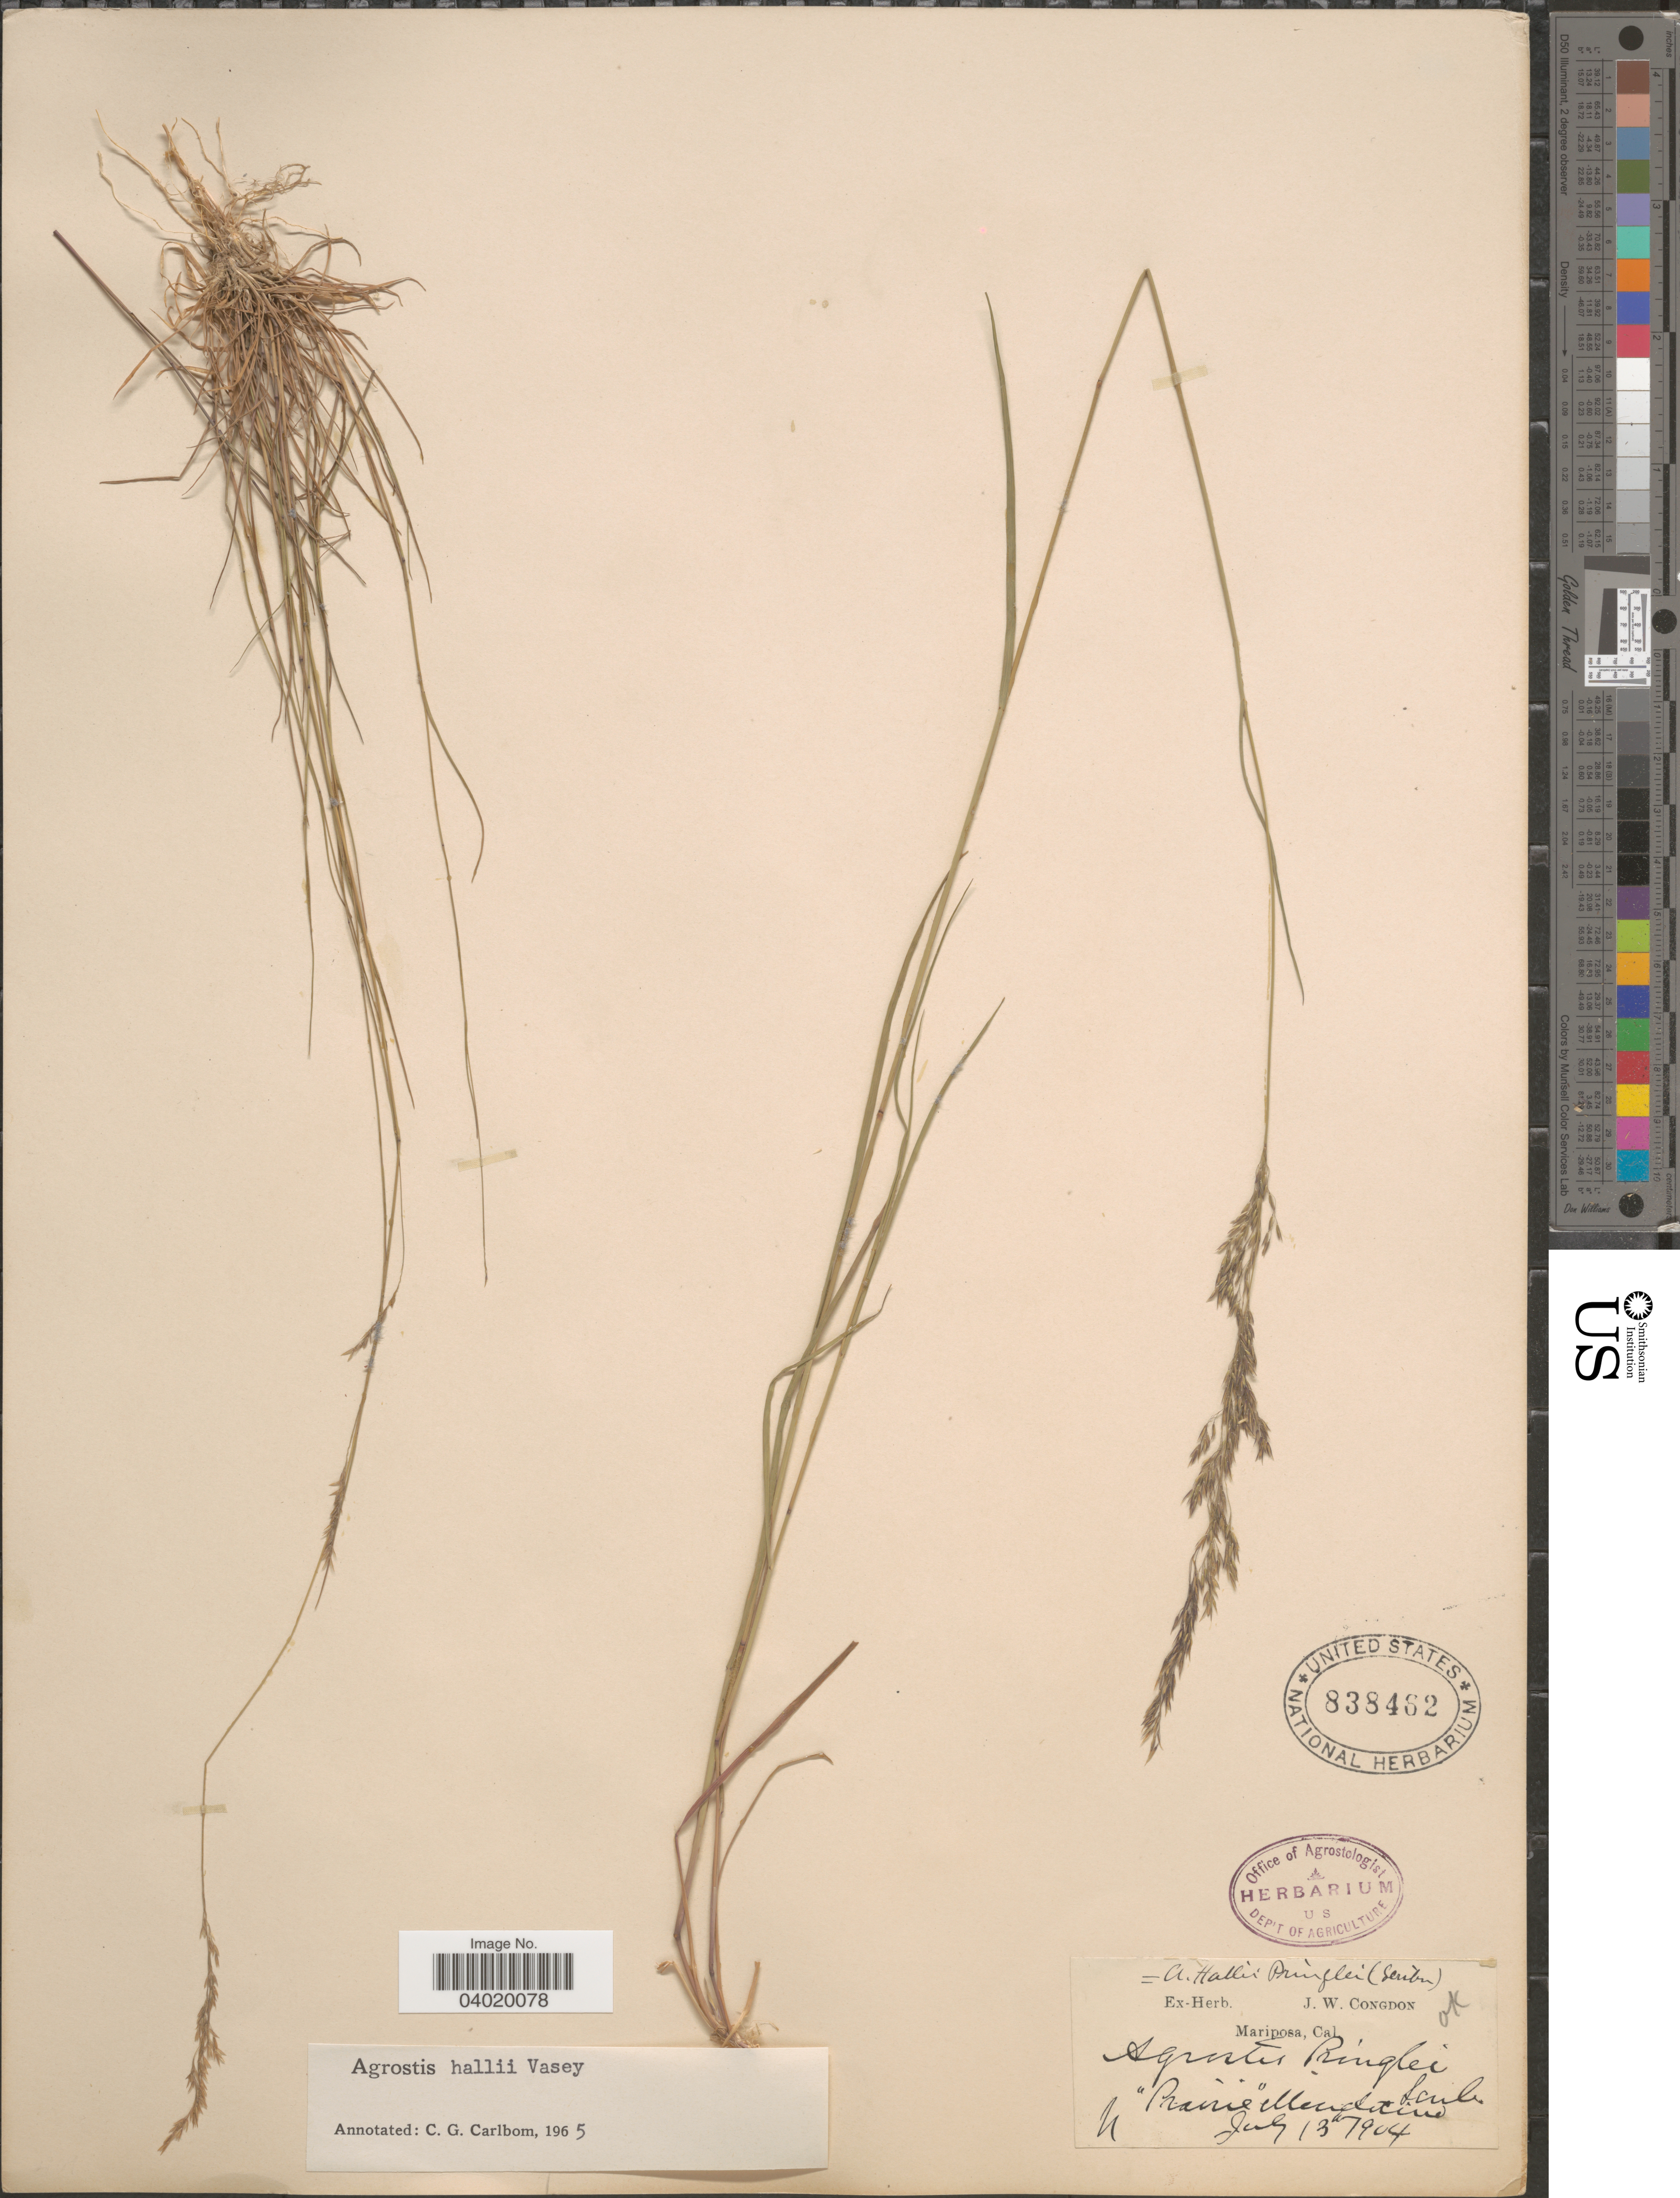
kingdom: Plantae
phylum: Tracheophyta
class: Liliopsida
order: Poales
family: Poaceae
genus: Agrostis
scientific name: Agrostis hallii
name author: Vasey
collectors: ex herb. J. W. Congdon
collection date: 1904-07-13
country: United States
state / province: California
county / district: Mendocino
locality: Mariposa. "Prairie" Mendocino.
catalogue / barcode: US 838462